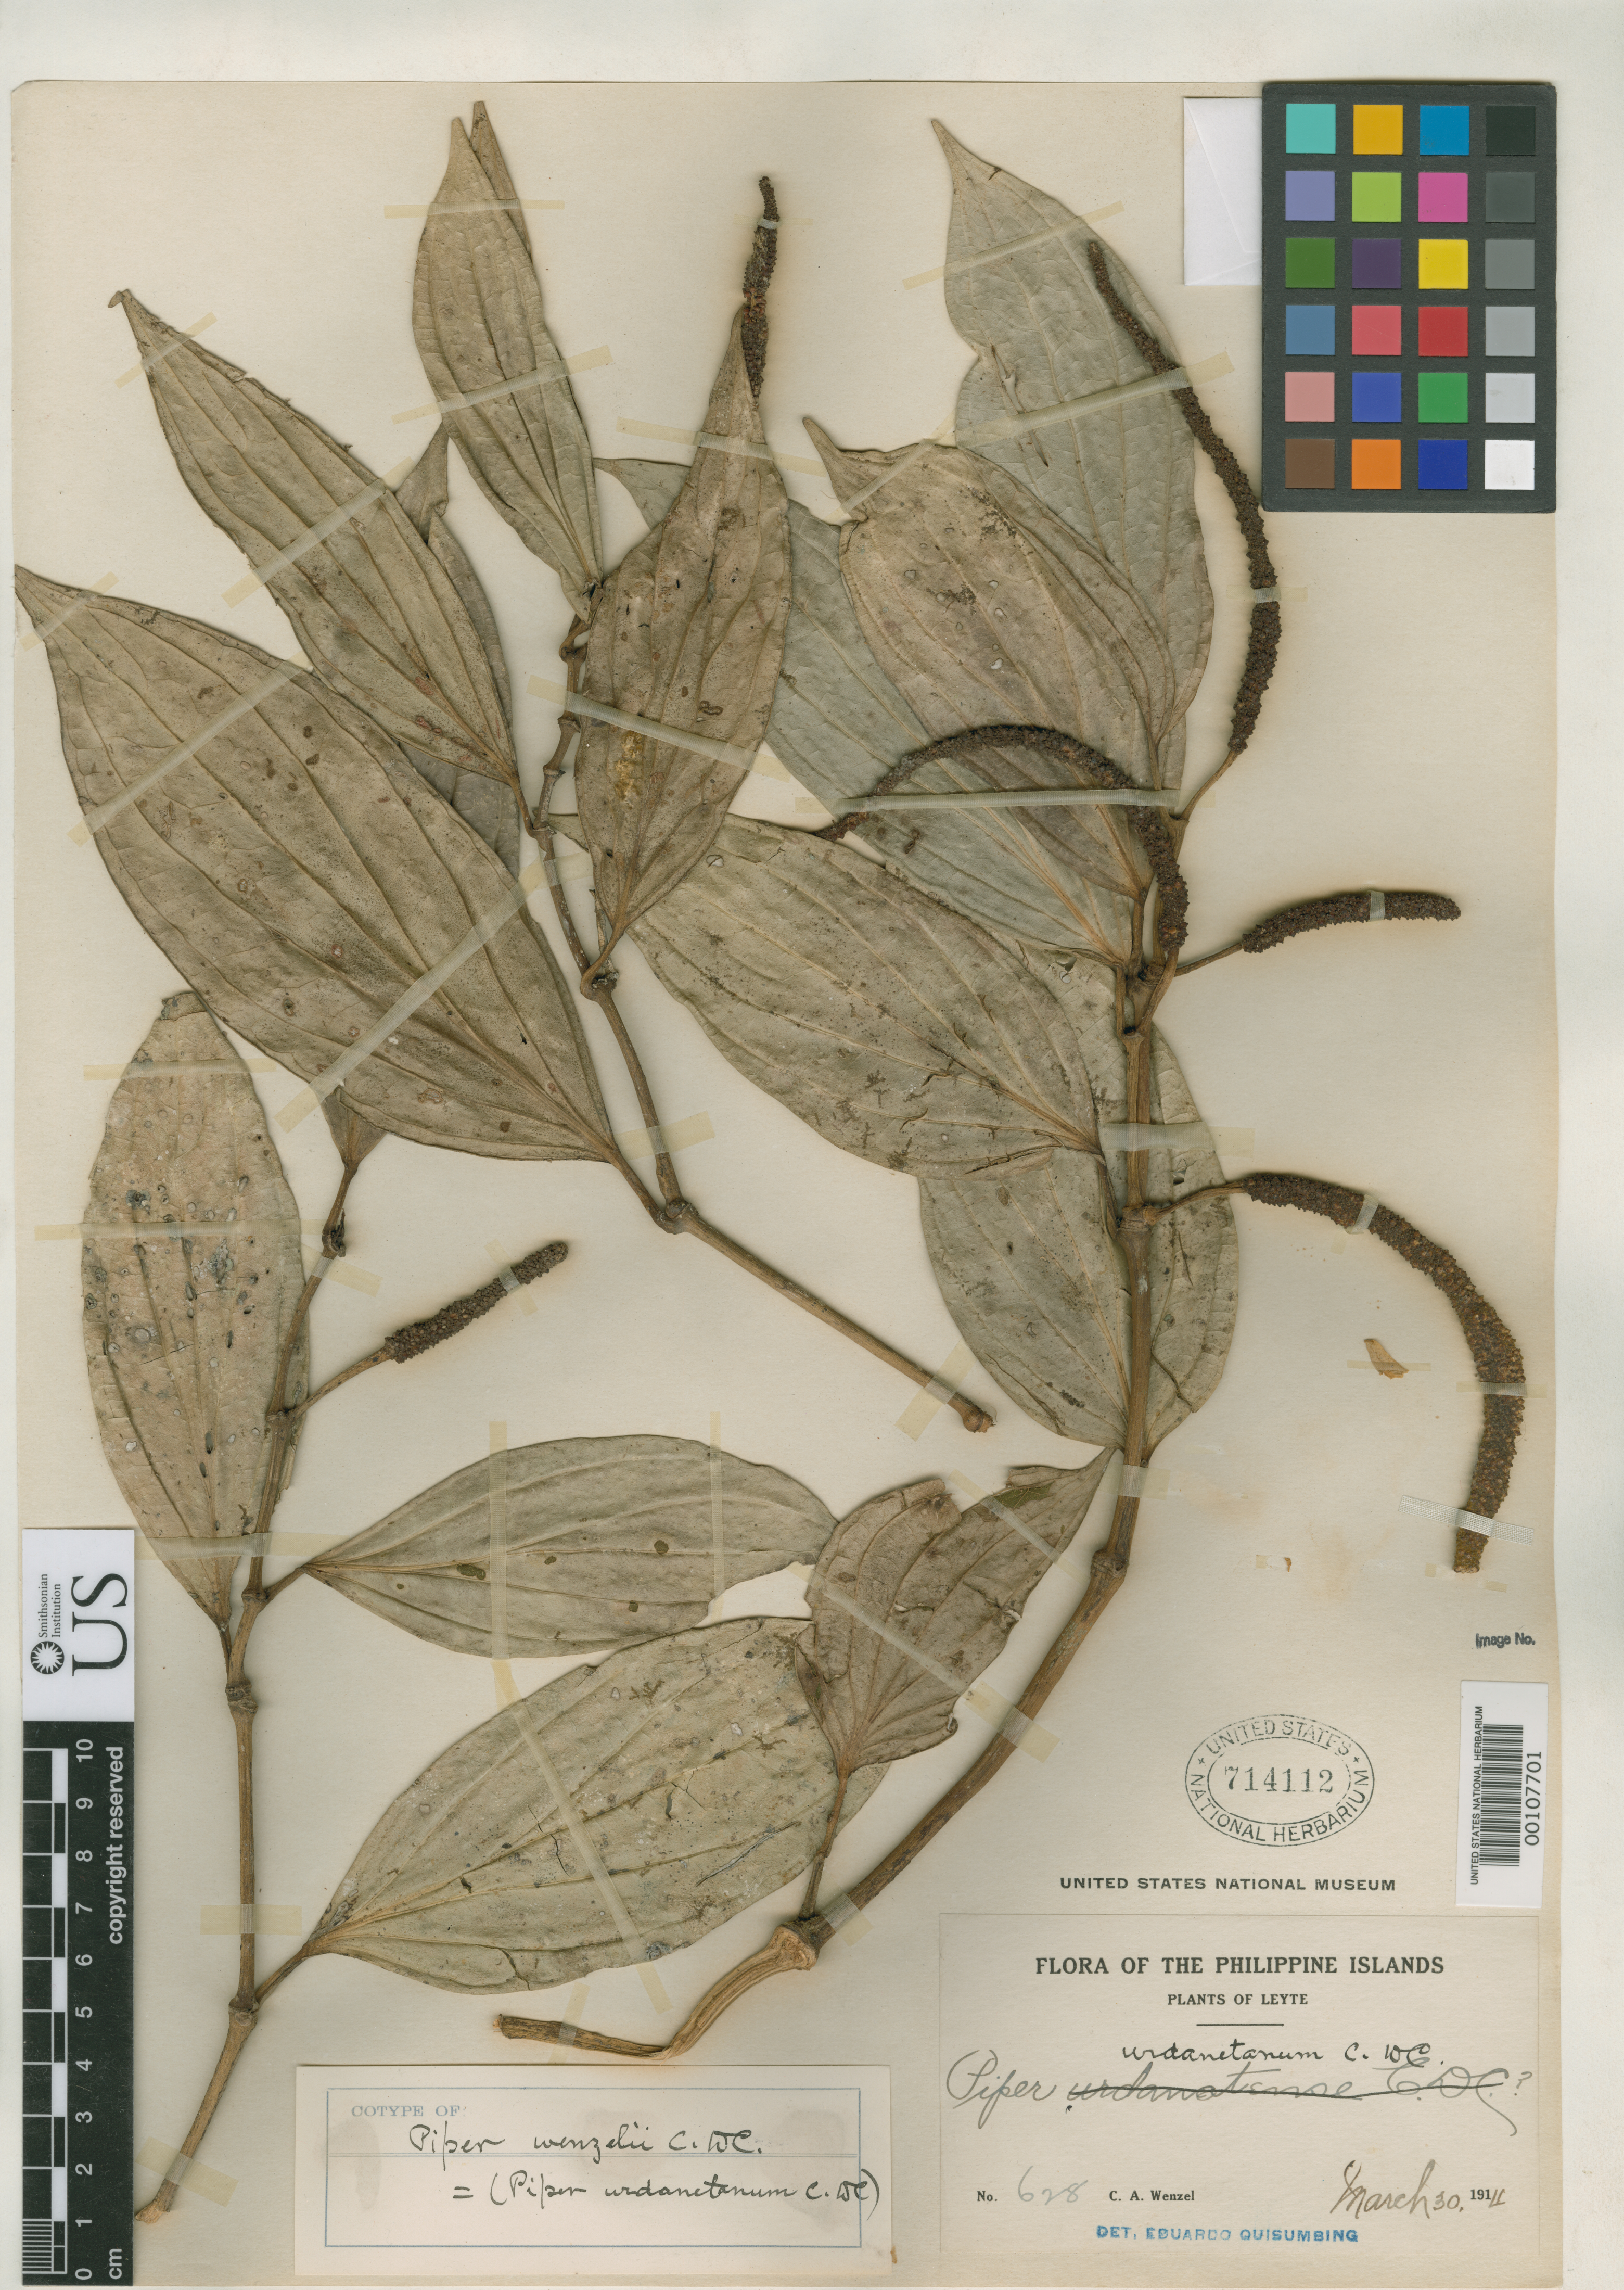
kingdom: Plantae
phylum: Tracheophyta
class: Magnoliopsida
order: Piperales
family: Piperaceae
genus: Piper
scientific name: Piper wenzelii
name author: C. DC.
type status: Isotype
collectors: C. Wenzel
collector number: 628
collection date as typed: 30 Mar 1911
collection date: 1911-03-30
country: Philippines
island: Leyte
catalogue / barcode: US 714112